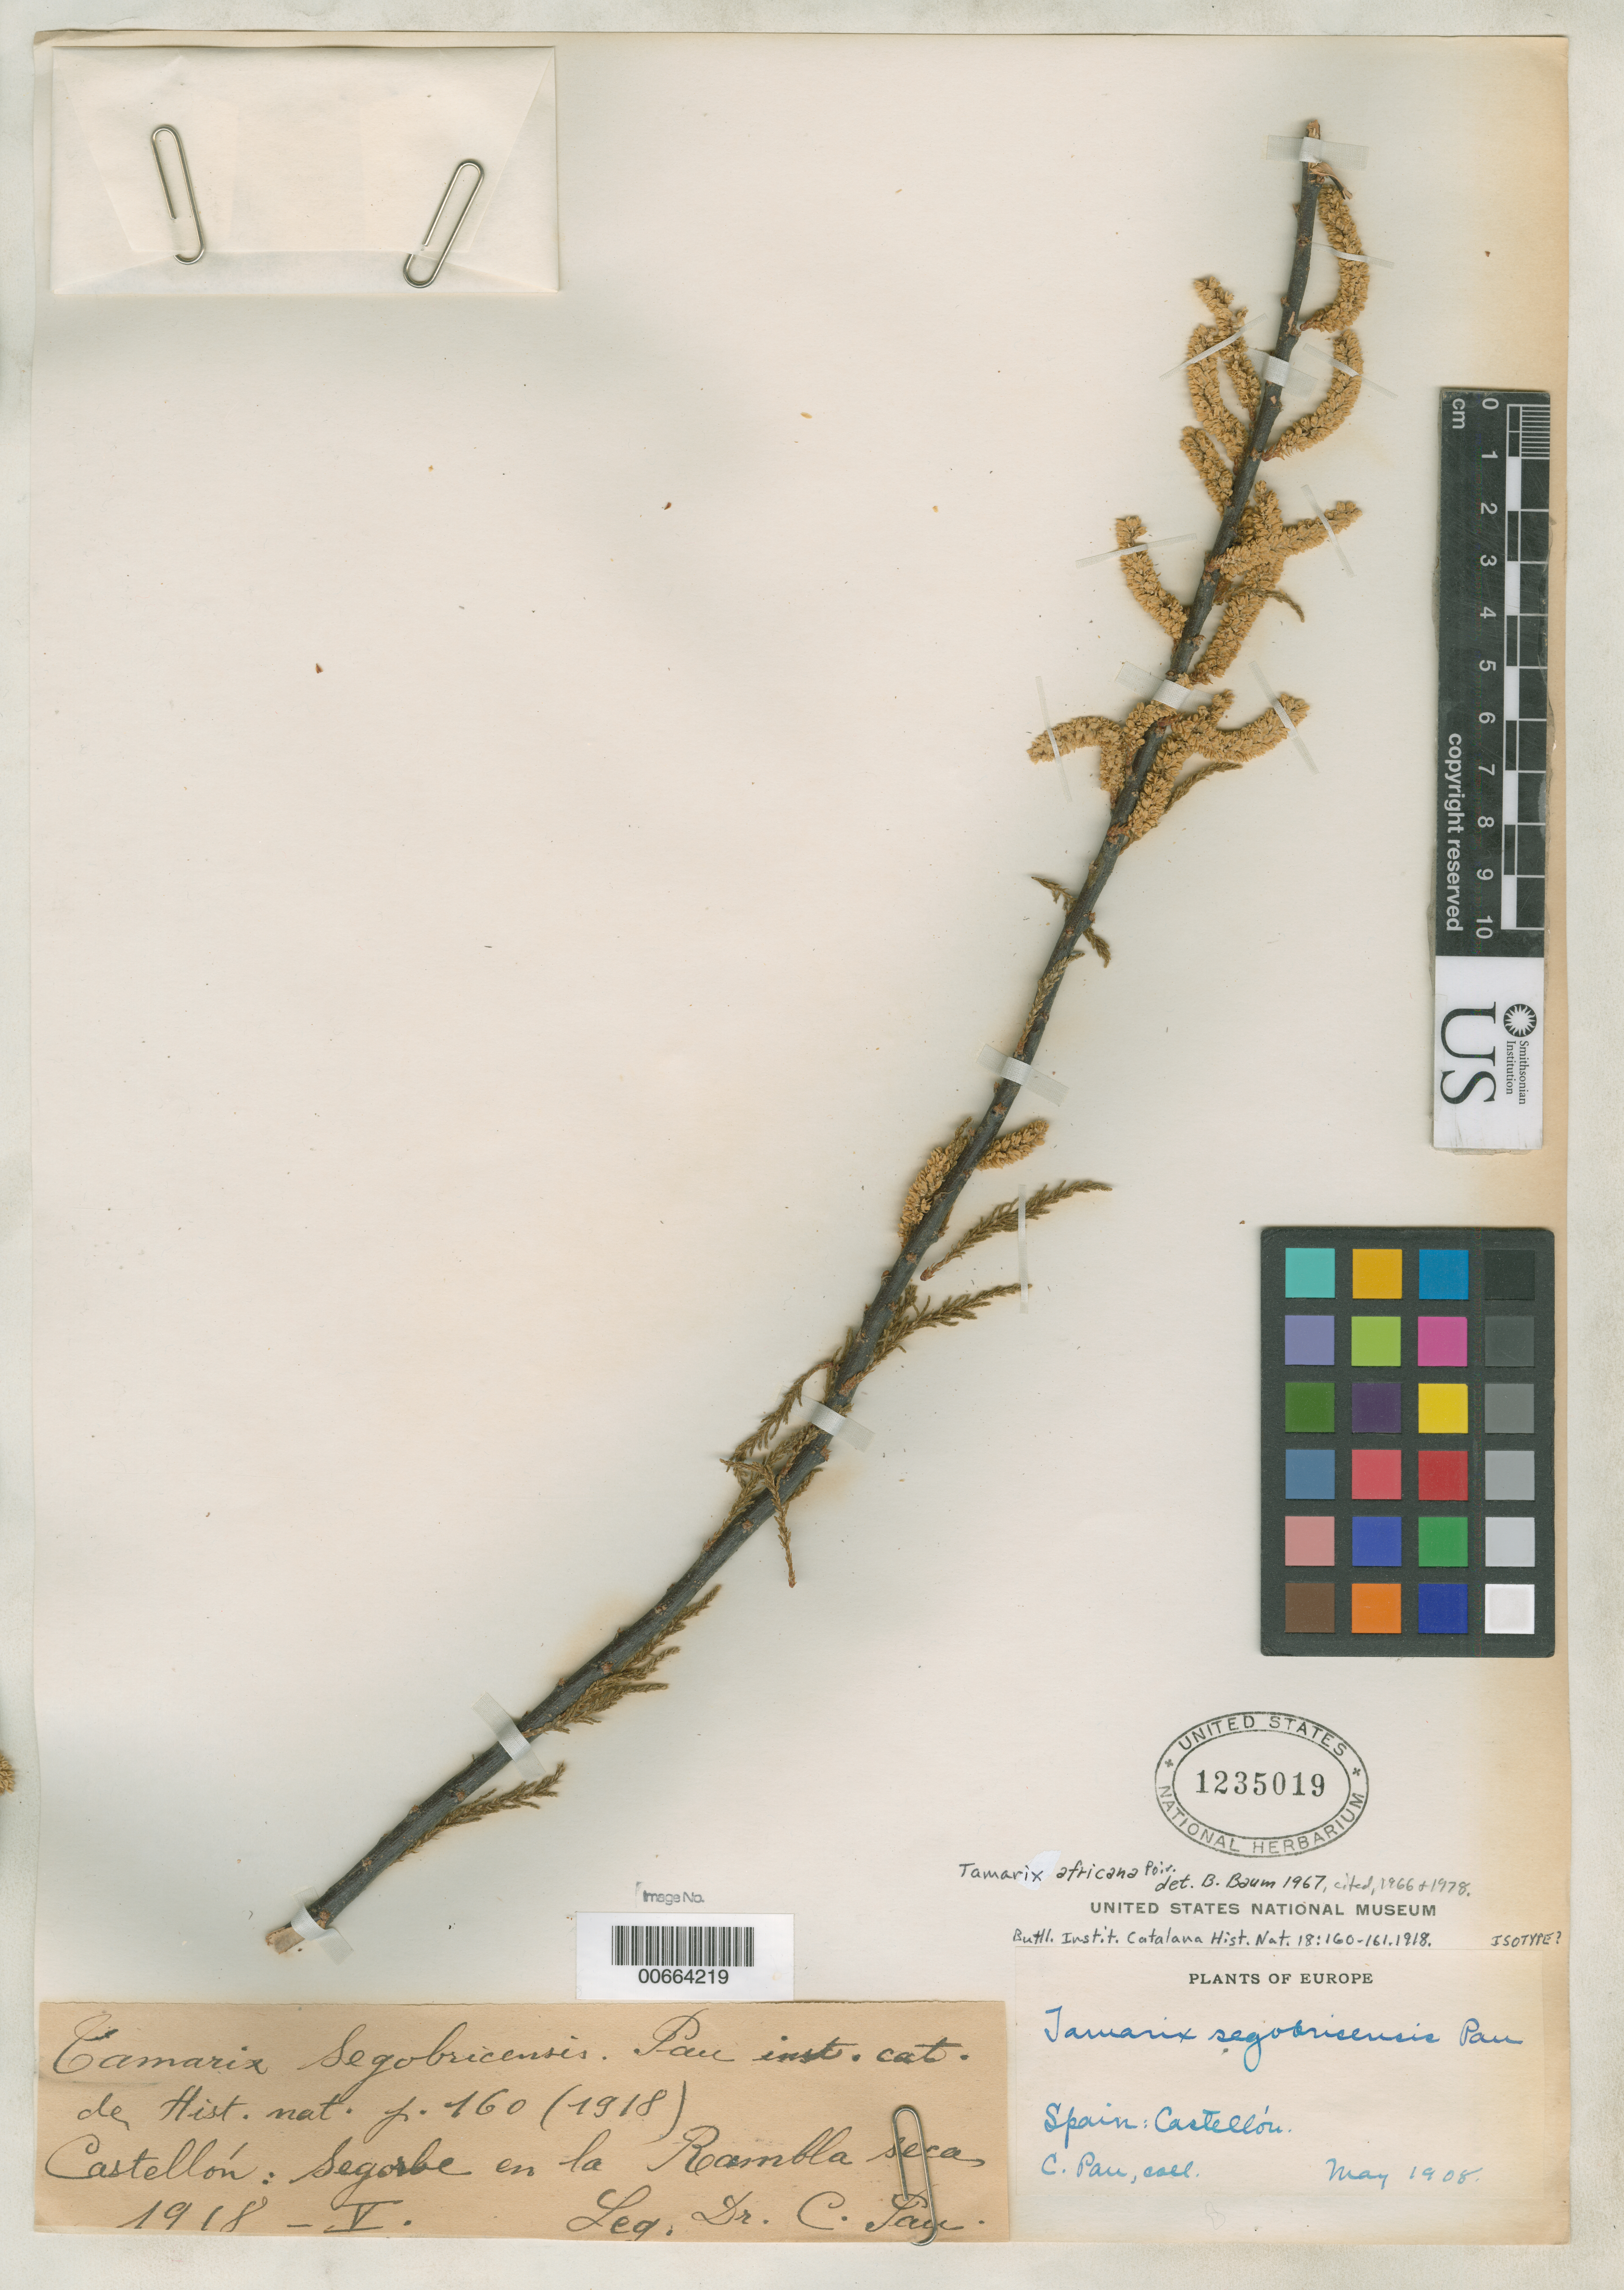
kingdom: Plantae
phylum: Tracheophyta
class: Magnoliopsida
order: Caryophyllales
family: Tamaricaceae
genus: Tamarix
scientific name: Tamarix segobricensis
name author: Pau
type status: Possible Isotype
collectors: C. Pau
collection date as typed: May 1908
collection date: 1908-05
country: Spain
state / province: Valenciana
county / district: Castellón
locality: Castellón: Segorbe en la Reambla secas.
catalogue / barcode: US 1235019